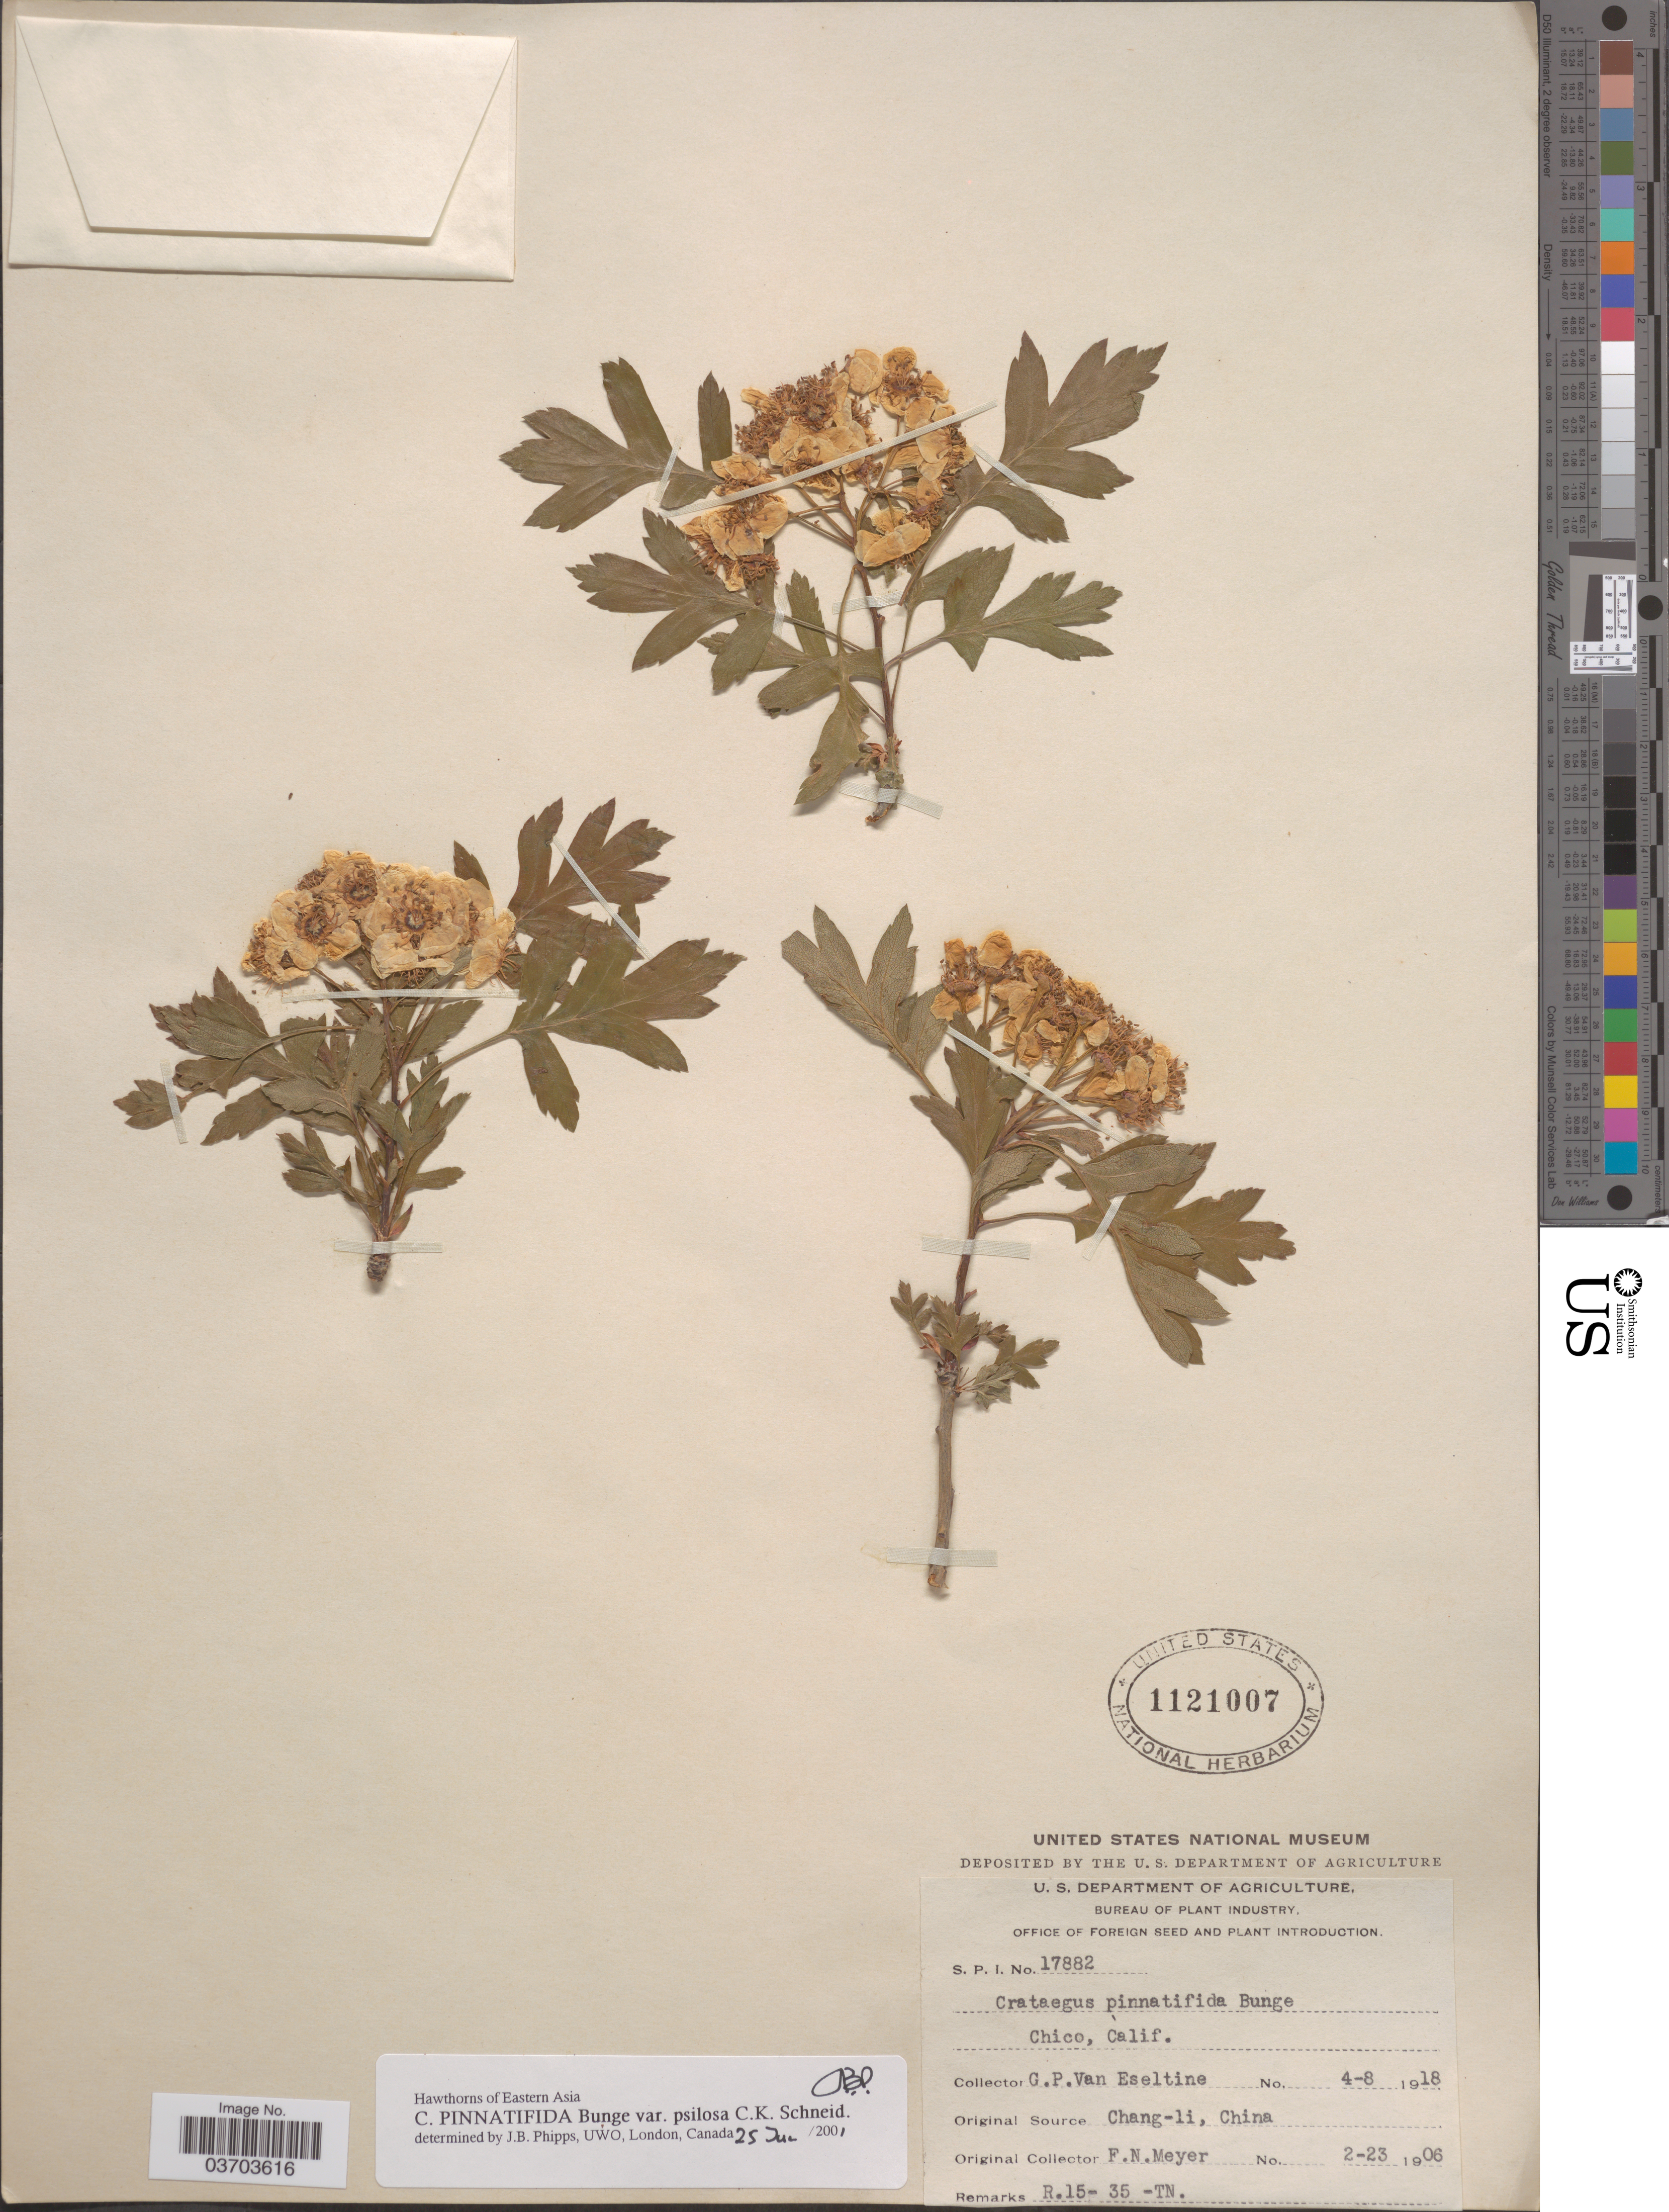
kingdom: Plantae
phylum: Tracheophyta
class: Magnoliopsida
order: Rosales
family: Rosaceae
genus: Crataegus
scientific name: Crataegus pinnatifida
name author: Bunge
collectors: G. P. Van Eseltine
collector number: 17882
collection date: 1918-04-08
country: United States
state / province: California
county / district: Butte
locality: Chico, Calif.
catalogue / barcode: US 1121007